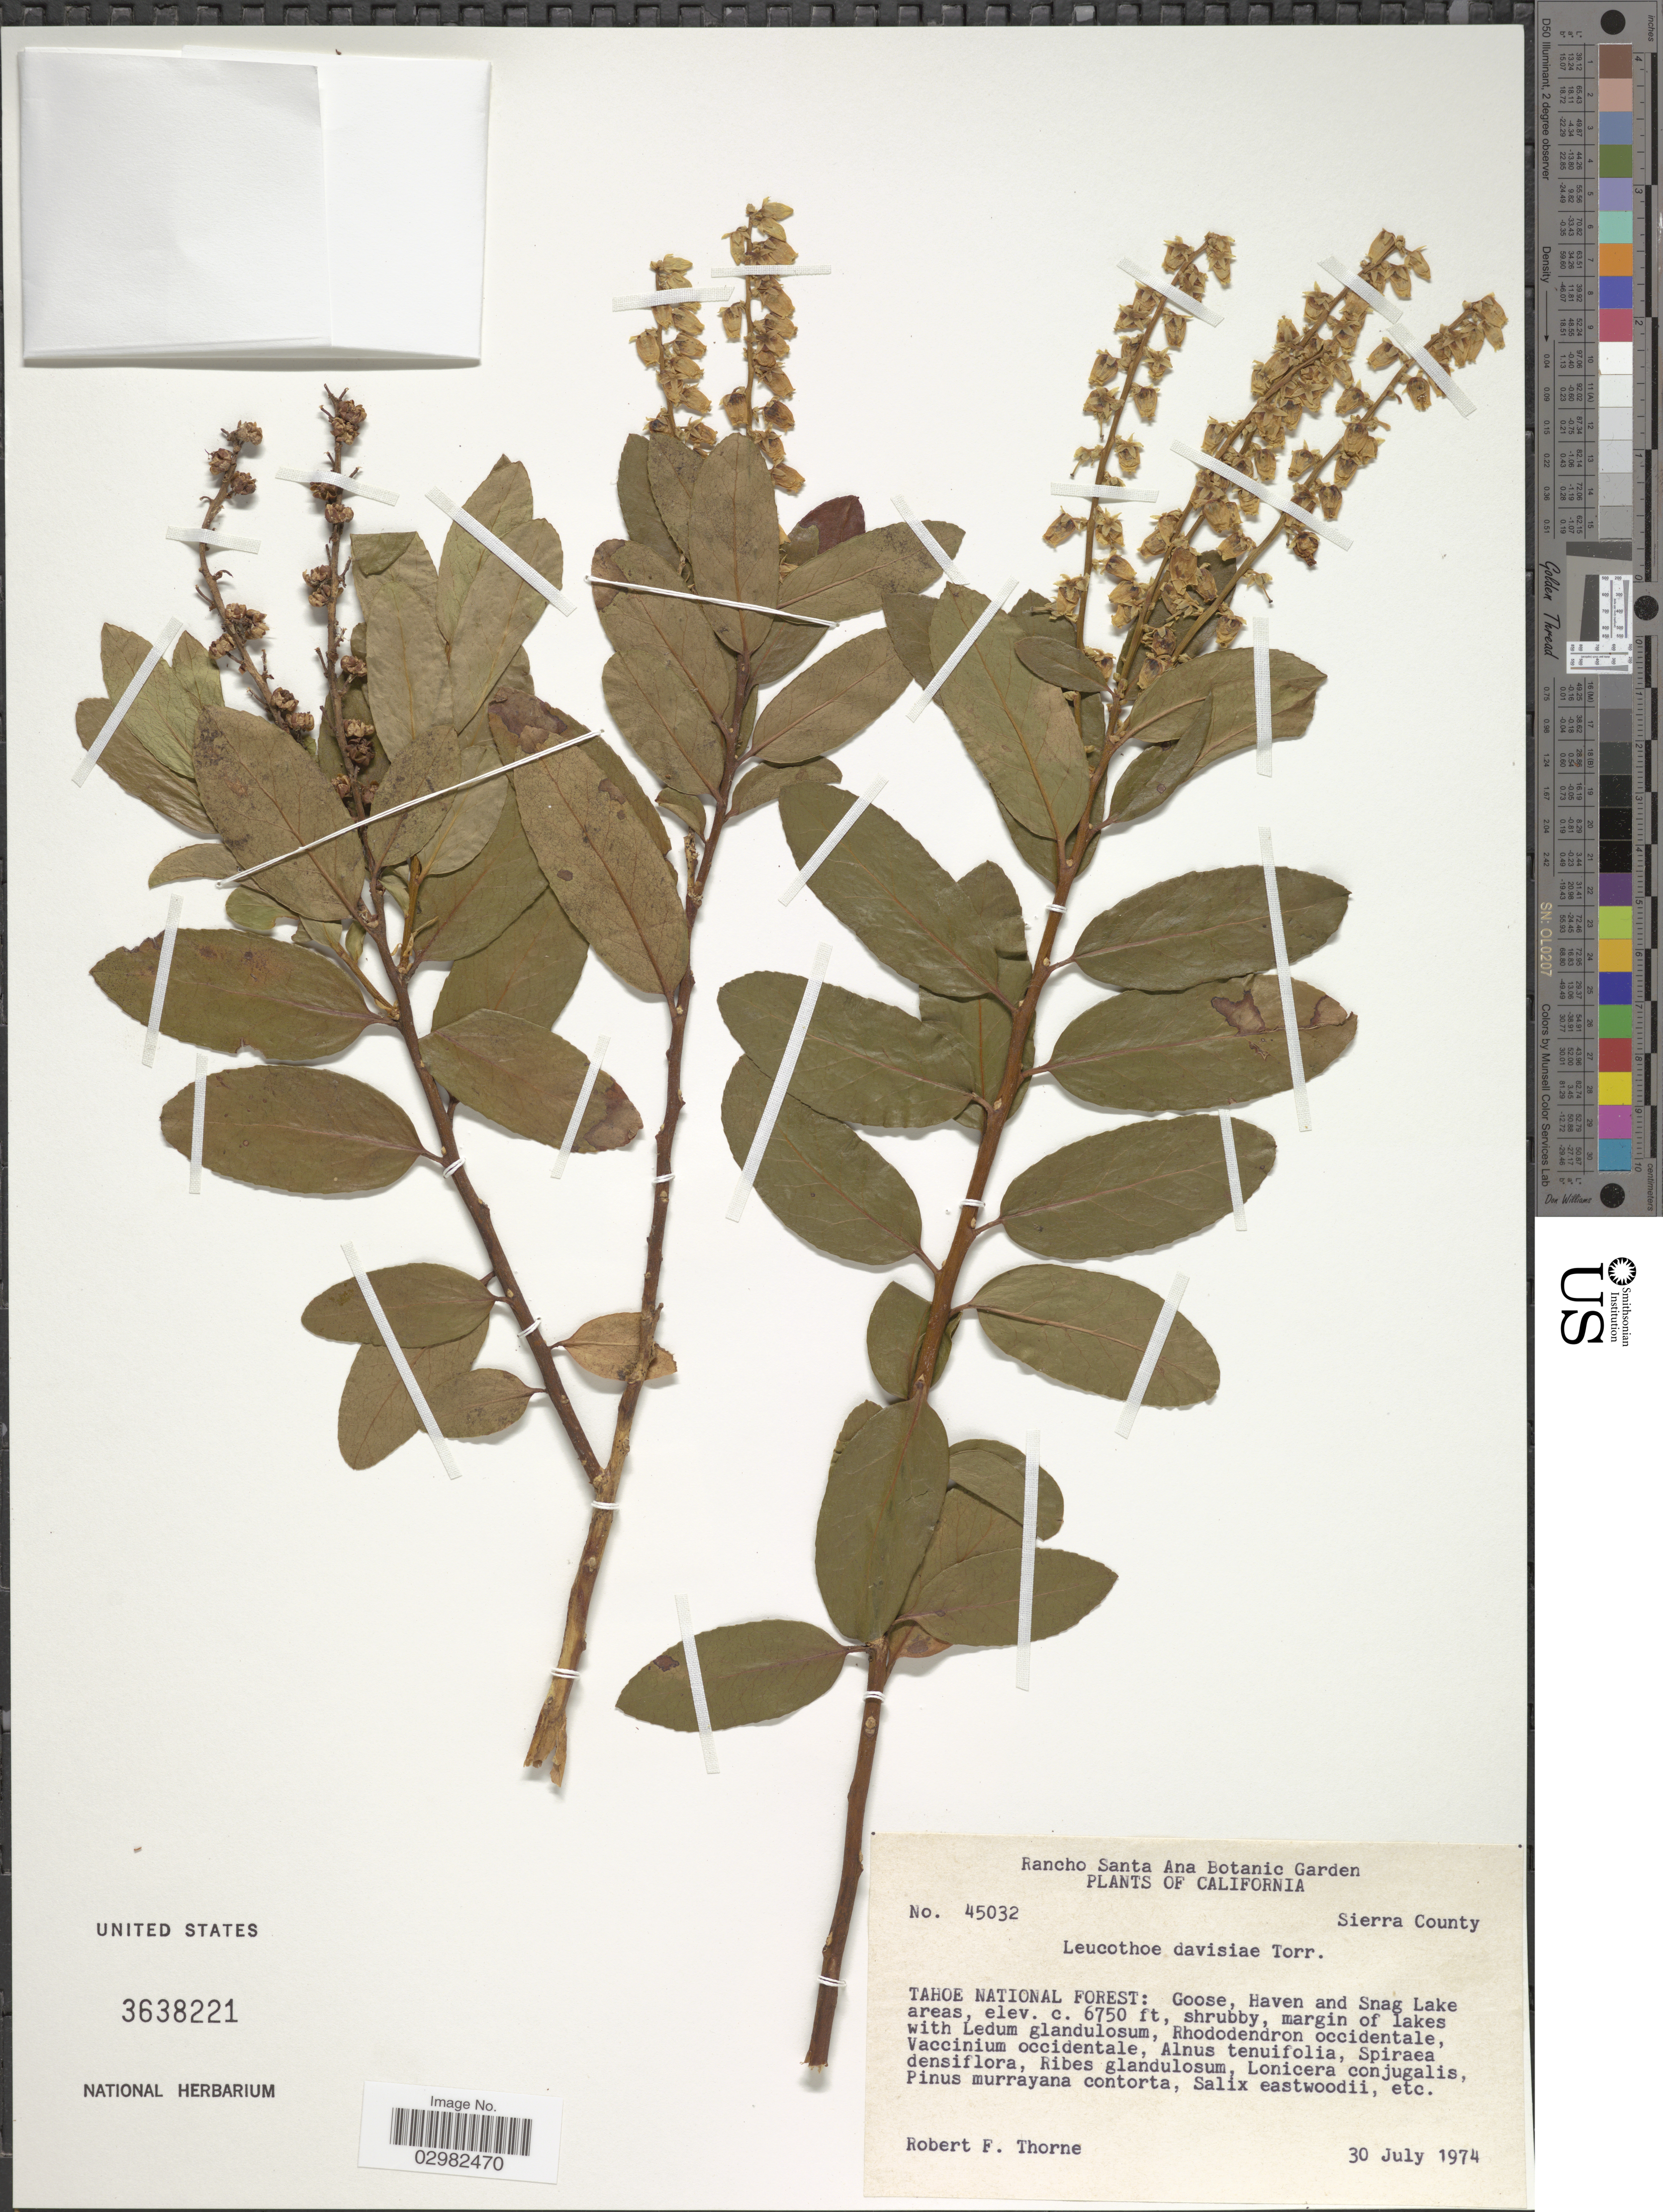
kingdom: Plantae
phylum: Tracheophyta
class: Magnoliopsida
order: Ericales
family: Ericaceae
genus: Leucothoe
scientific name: Leucothoë davisiae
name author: Torr.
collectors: R. F. Thorne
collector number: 45032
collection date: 1974-07-30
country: United States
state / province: California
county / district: Sierra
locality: Sierra County, Tahoe National Forest, Goose, Haven and Snag Lake areas.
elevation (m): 2057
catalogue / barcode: US 3638221